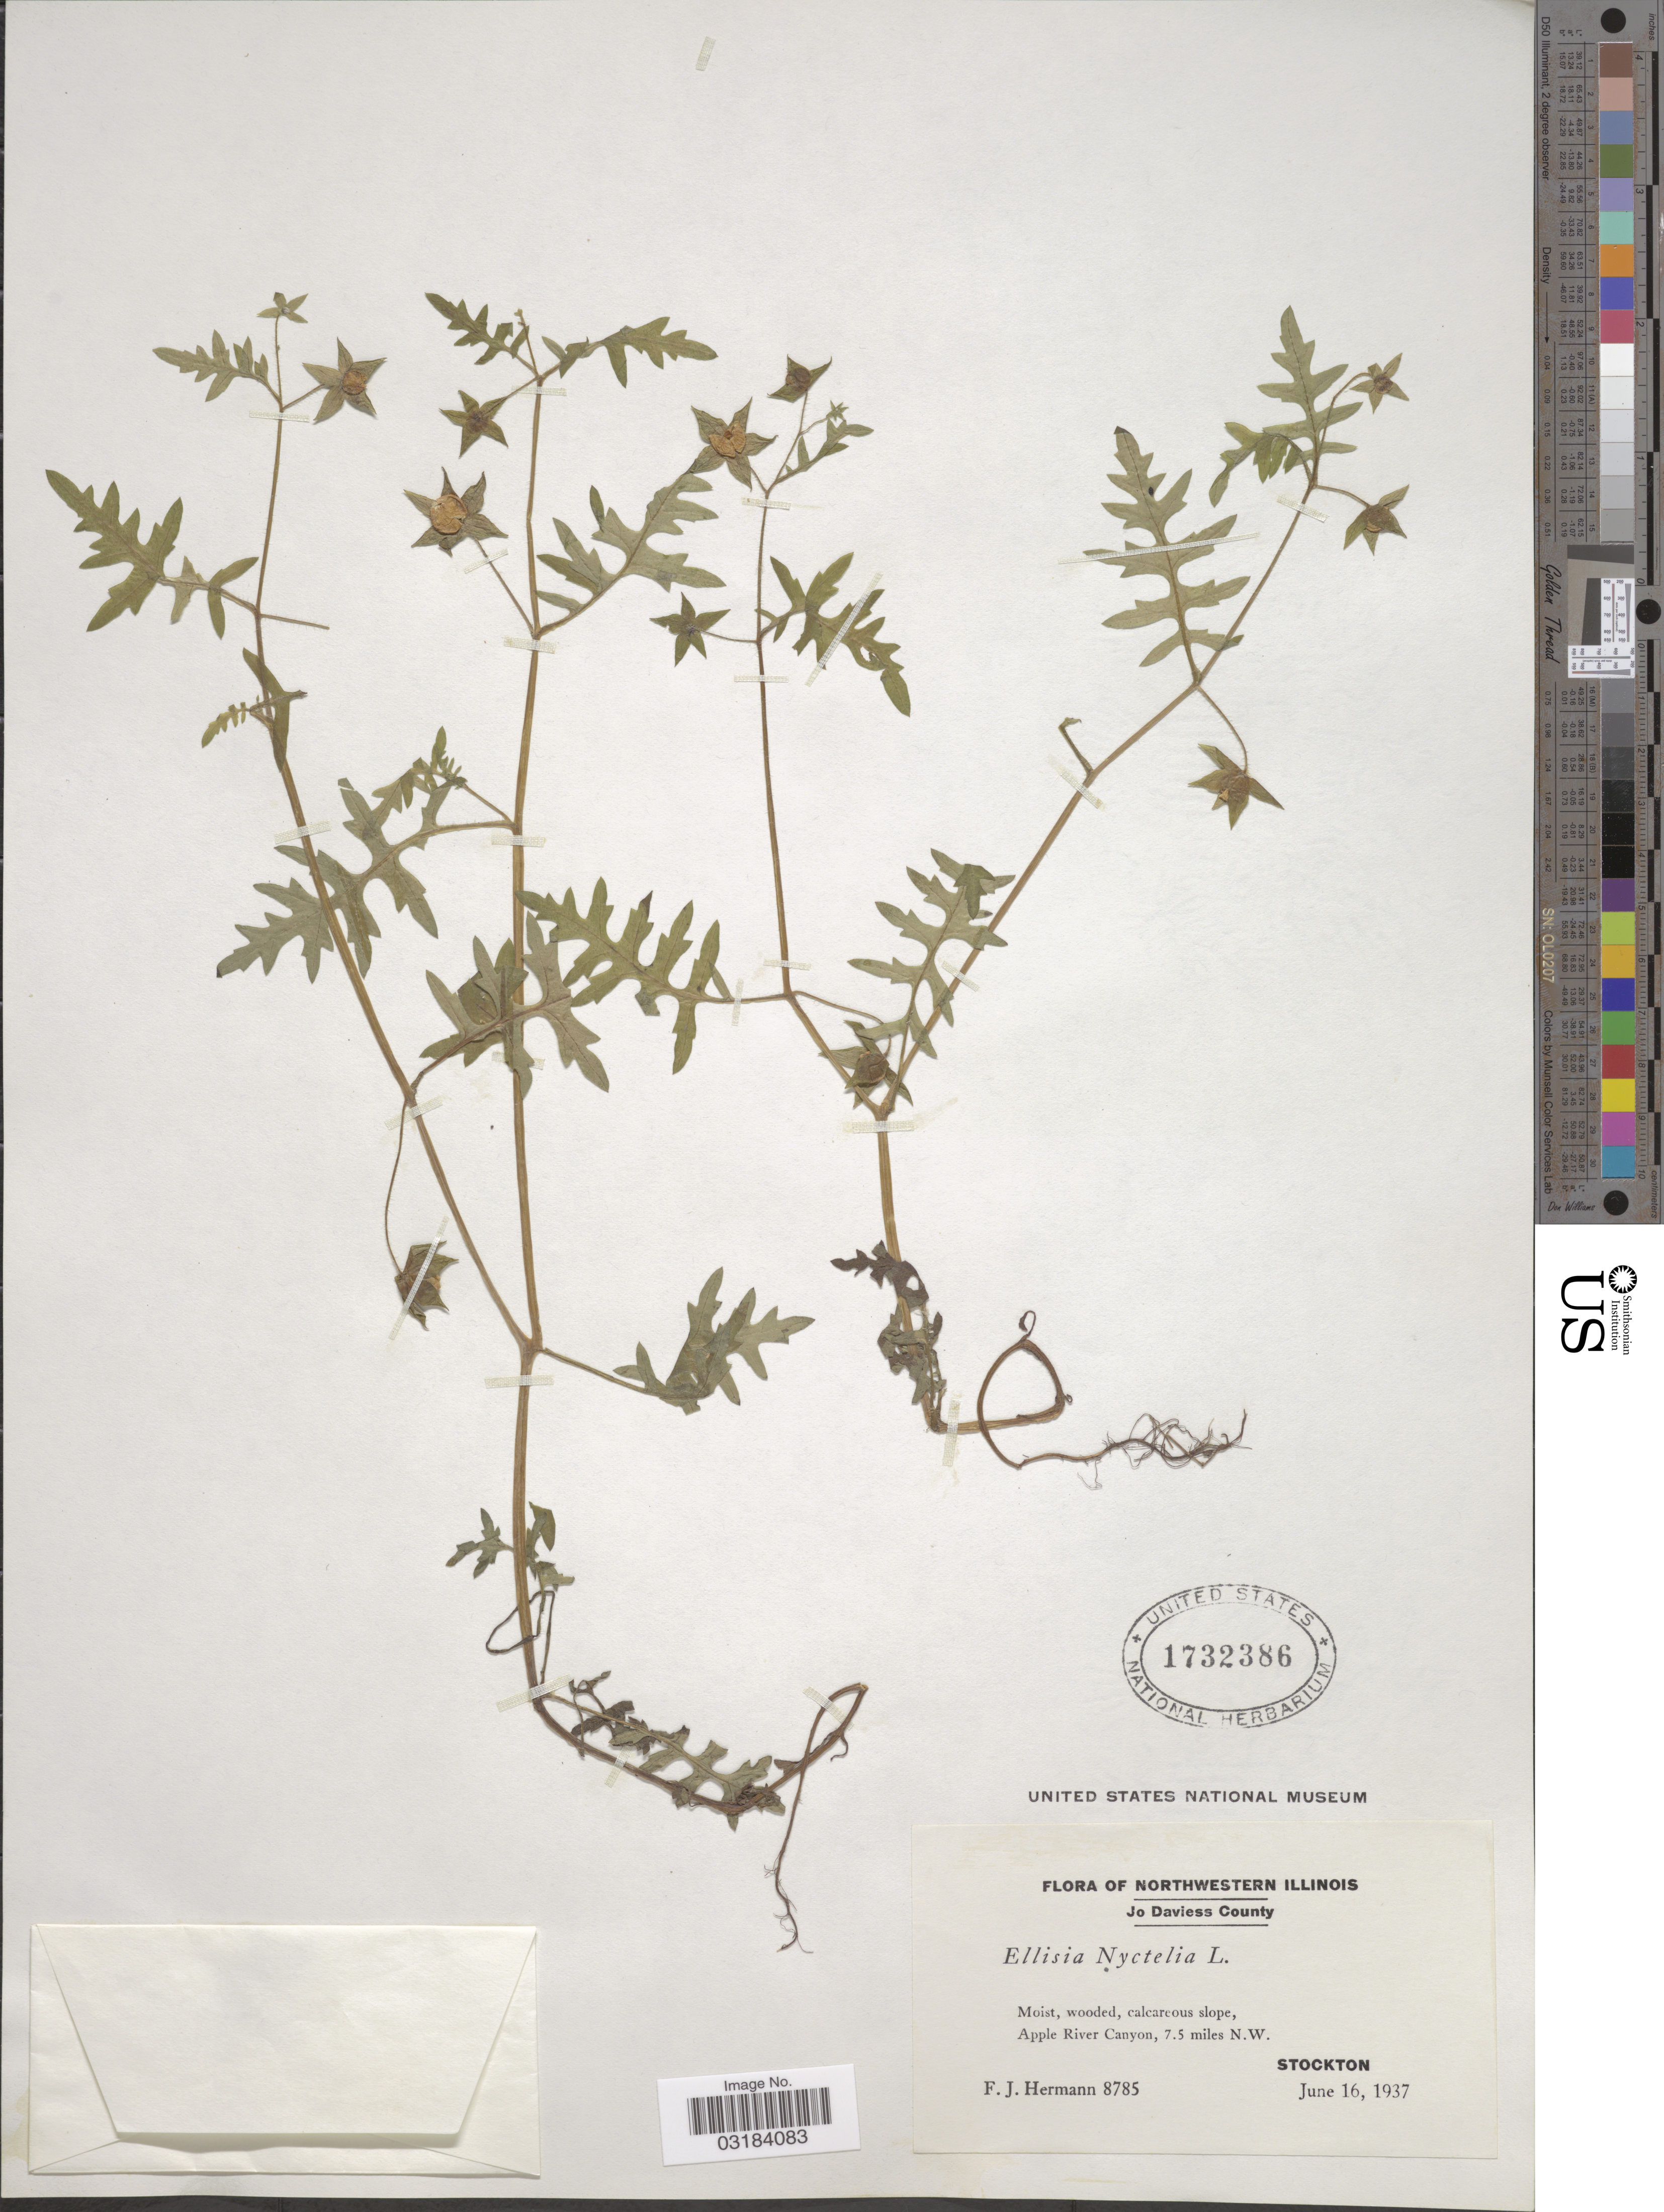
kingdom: Plantae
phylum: Tracheophyta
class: Magnoliopsida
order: Boraginales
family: Hydrophyllaceae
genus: Ellisia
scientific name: Ellisia nyctelea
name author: L.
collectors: F. J. Hermann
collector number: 8785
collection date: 1937-06-16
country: United States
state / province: Illinois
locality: Northwestern Illinois. Jo Daviess County. Apple River Canyon, 7.5 miles N.W. Stockton.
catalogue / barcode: US 1732386